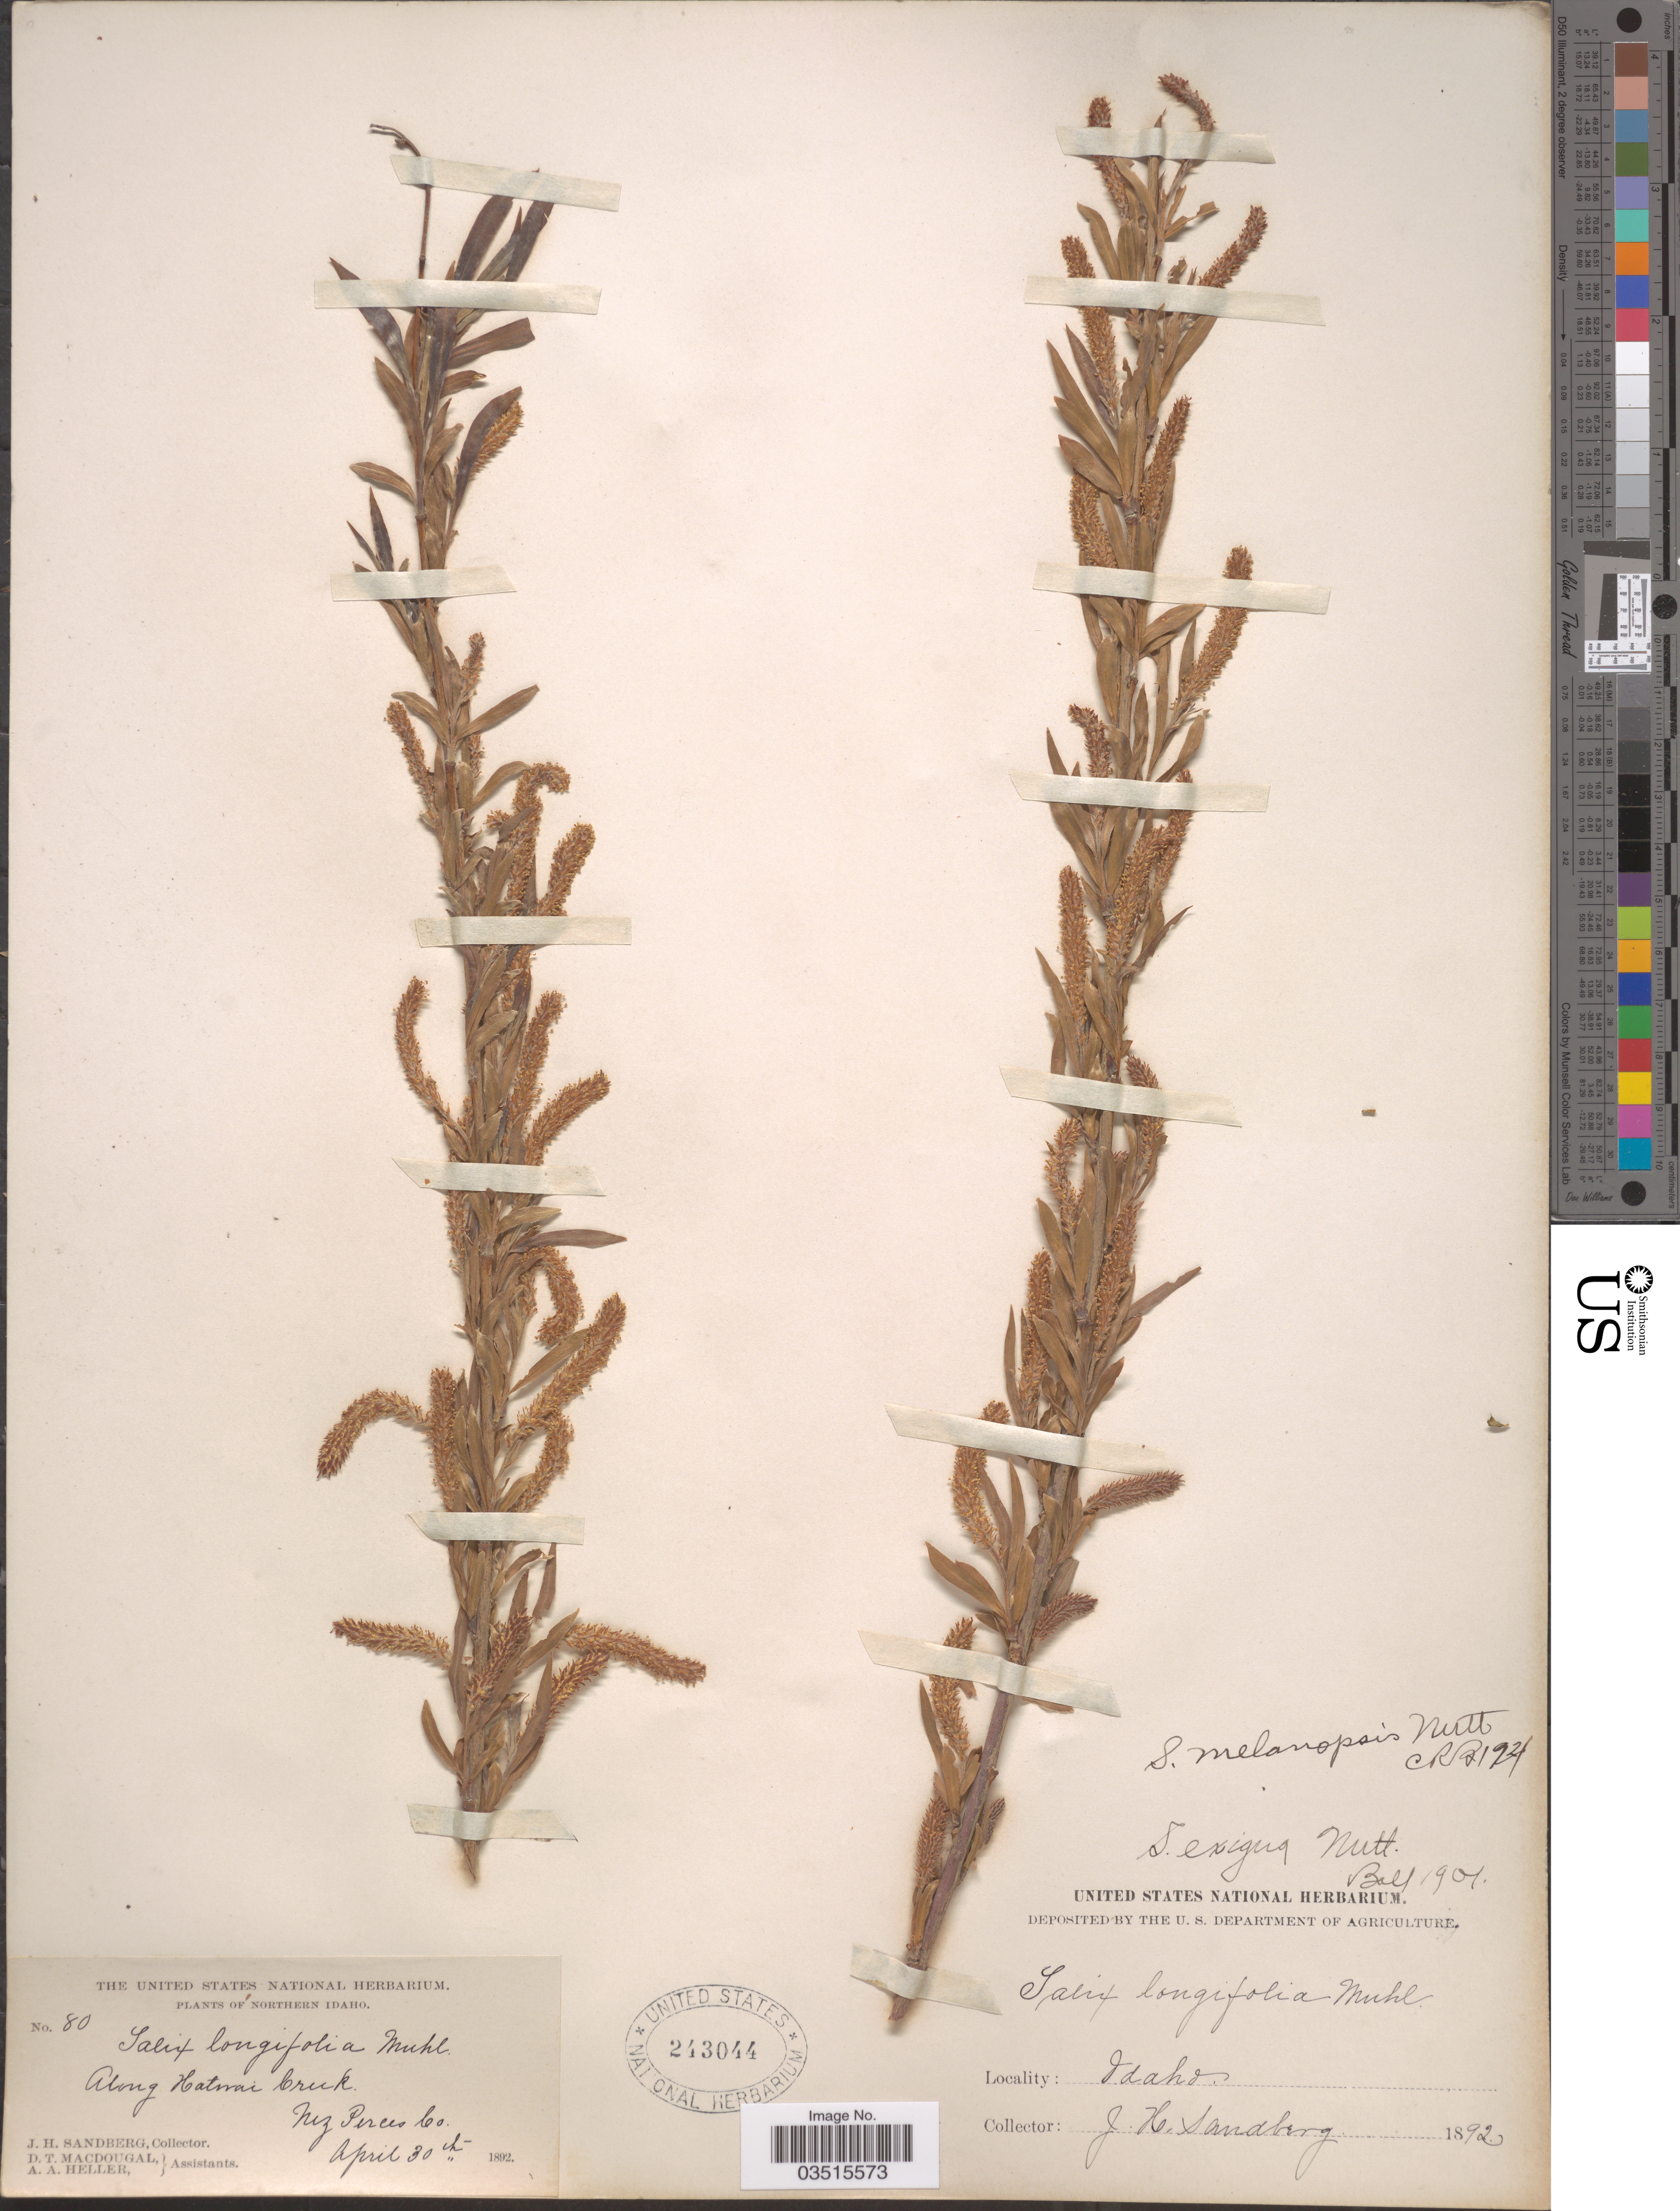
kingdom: Plantae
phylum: Tracheophyta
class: Magnoliopsida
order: Malpighiales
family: Salicaceae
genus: Salix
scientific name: Salix melanopsis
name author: Nutt.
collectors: J. H. Sandberg, D. T. MacDougal & A. A. Heller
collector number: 80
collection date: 1892-04-30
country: United States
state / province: Idaho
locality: Northern Idaho. Along Hatman Creek. Nez Perces Co.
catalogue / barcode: US 243044